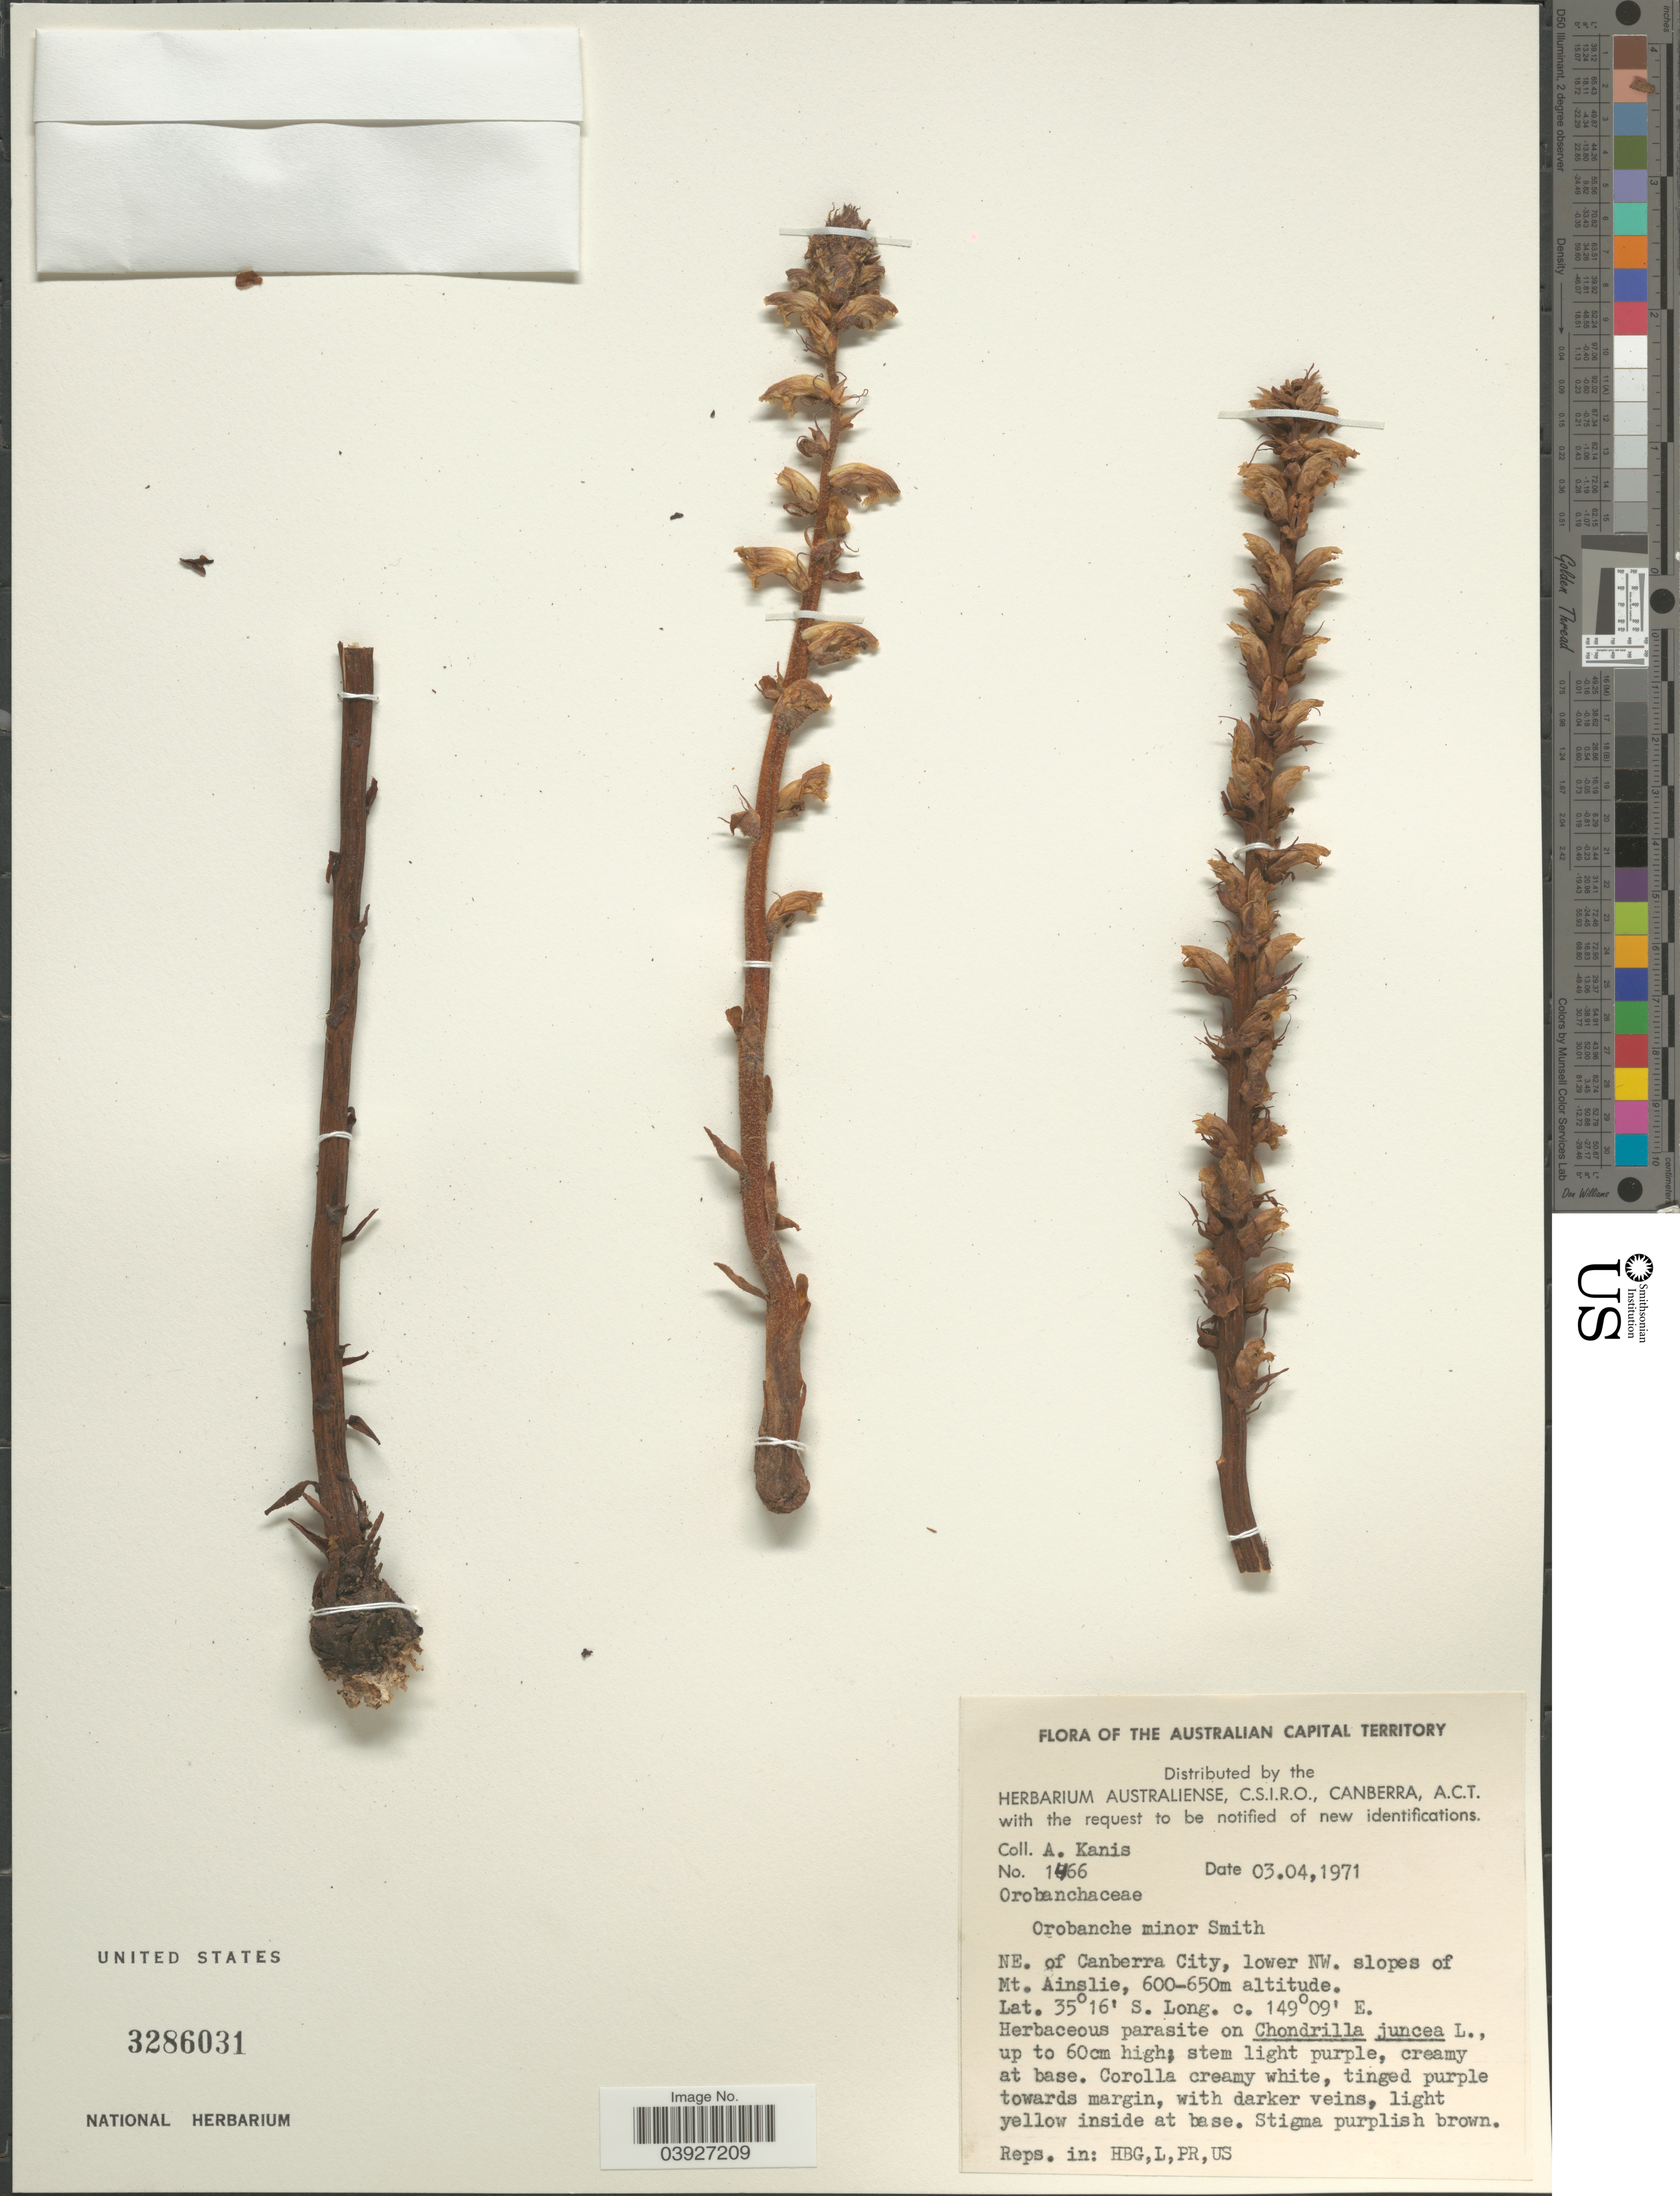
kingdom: Plantae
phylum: Tracheophyta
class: Magnoliopsida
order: Lamiales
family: Orobanchaceae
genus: Orobanche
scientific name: Orobanche minor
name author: Sm.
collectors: A. Kanis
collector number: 1466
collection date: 1971-04-03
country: Australia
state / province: Australian Capital Territory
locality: Australian Capital Territory. NE. of Canberra City, lower NW. slopes of Mt. Ainslie.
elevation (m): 600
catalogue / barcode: US 3286031